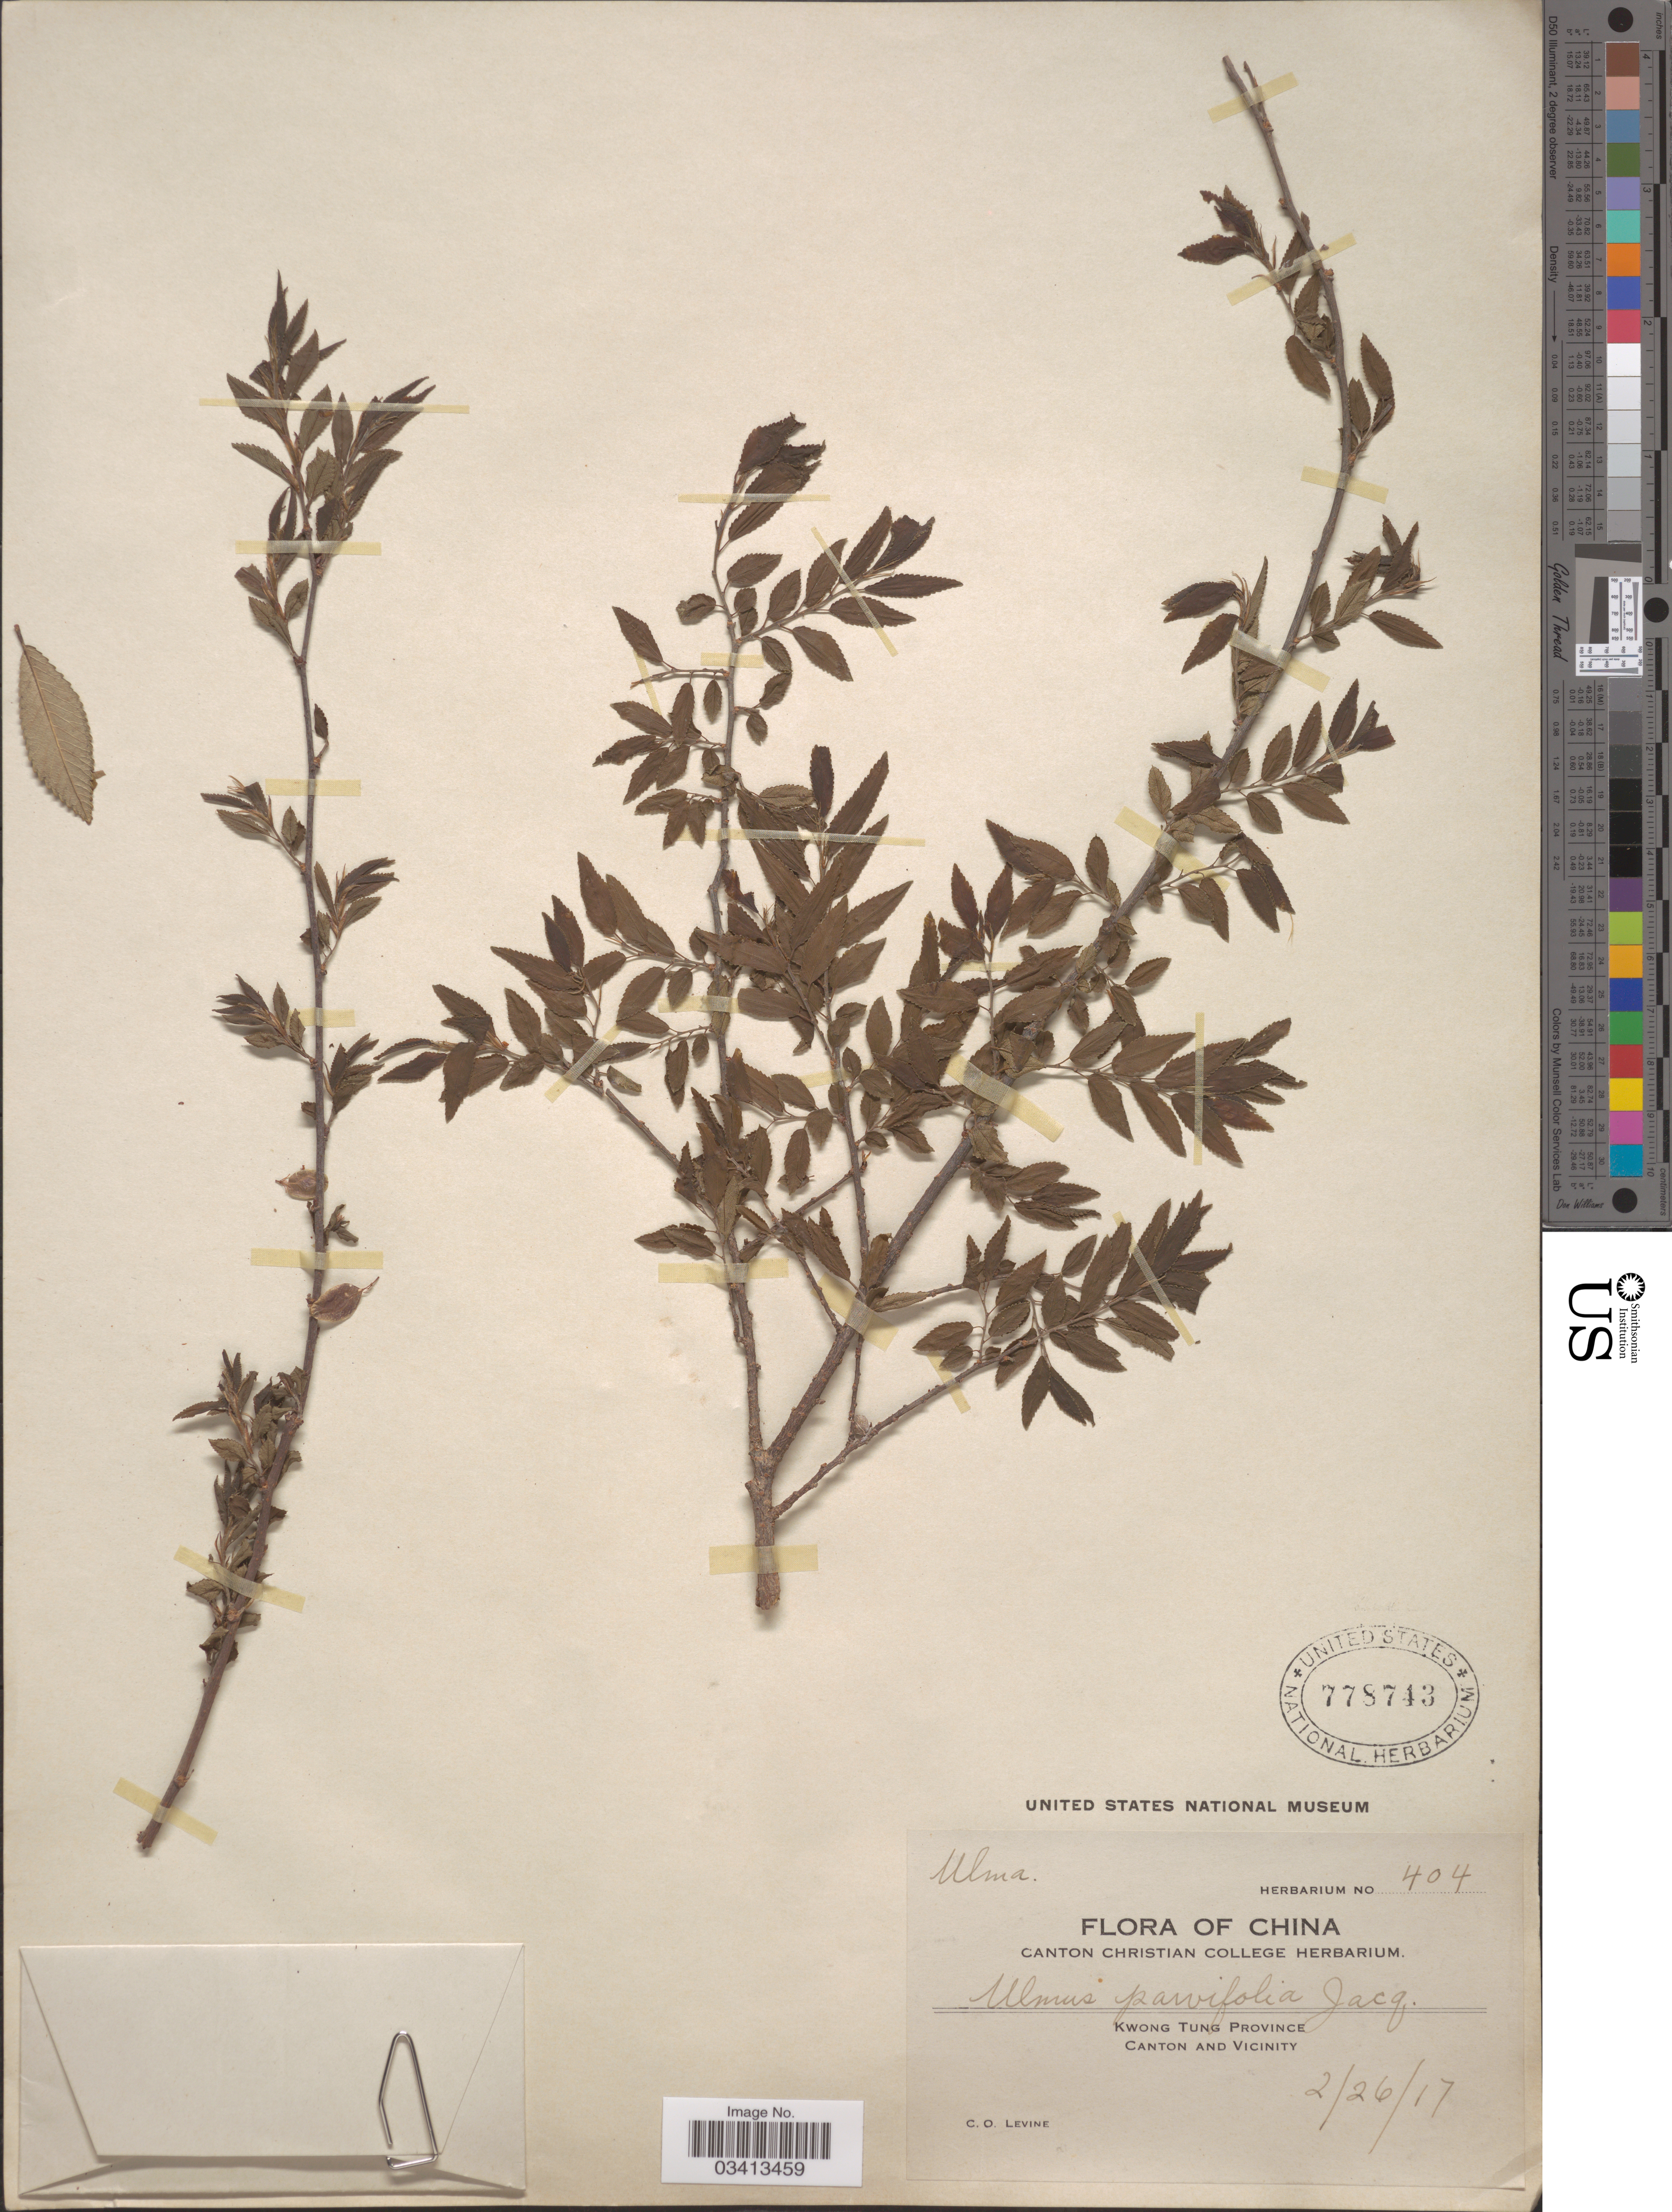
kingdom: Plantae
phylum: Tracheophyta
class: Magnoliopsida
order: Rosales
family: Ulmaceae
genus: Ulmus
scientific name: Ulmus parvifolia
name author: Jacq.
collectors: C. O. Levine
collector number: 404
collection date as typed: Transcribed d/m/y: 26/2/17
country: China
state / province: Guangdong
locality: Kwong Tung Province. Canton and Vicinity.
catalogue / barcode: US 778743